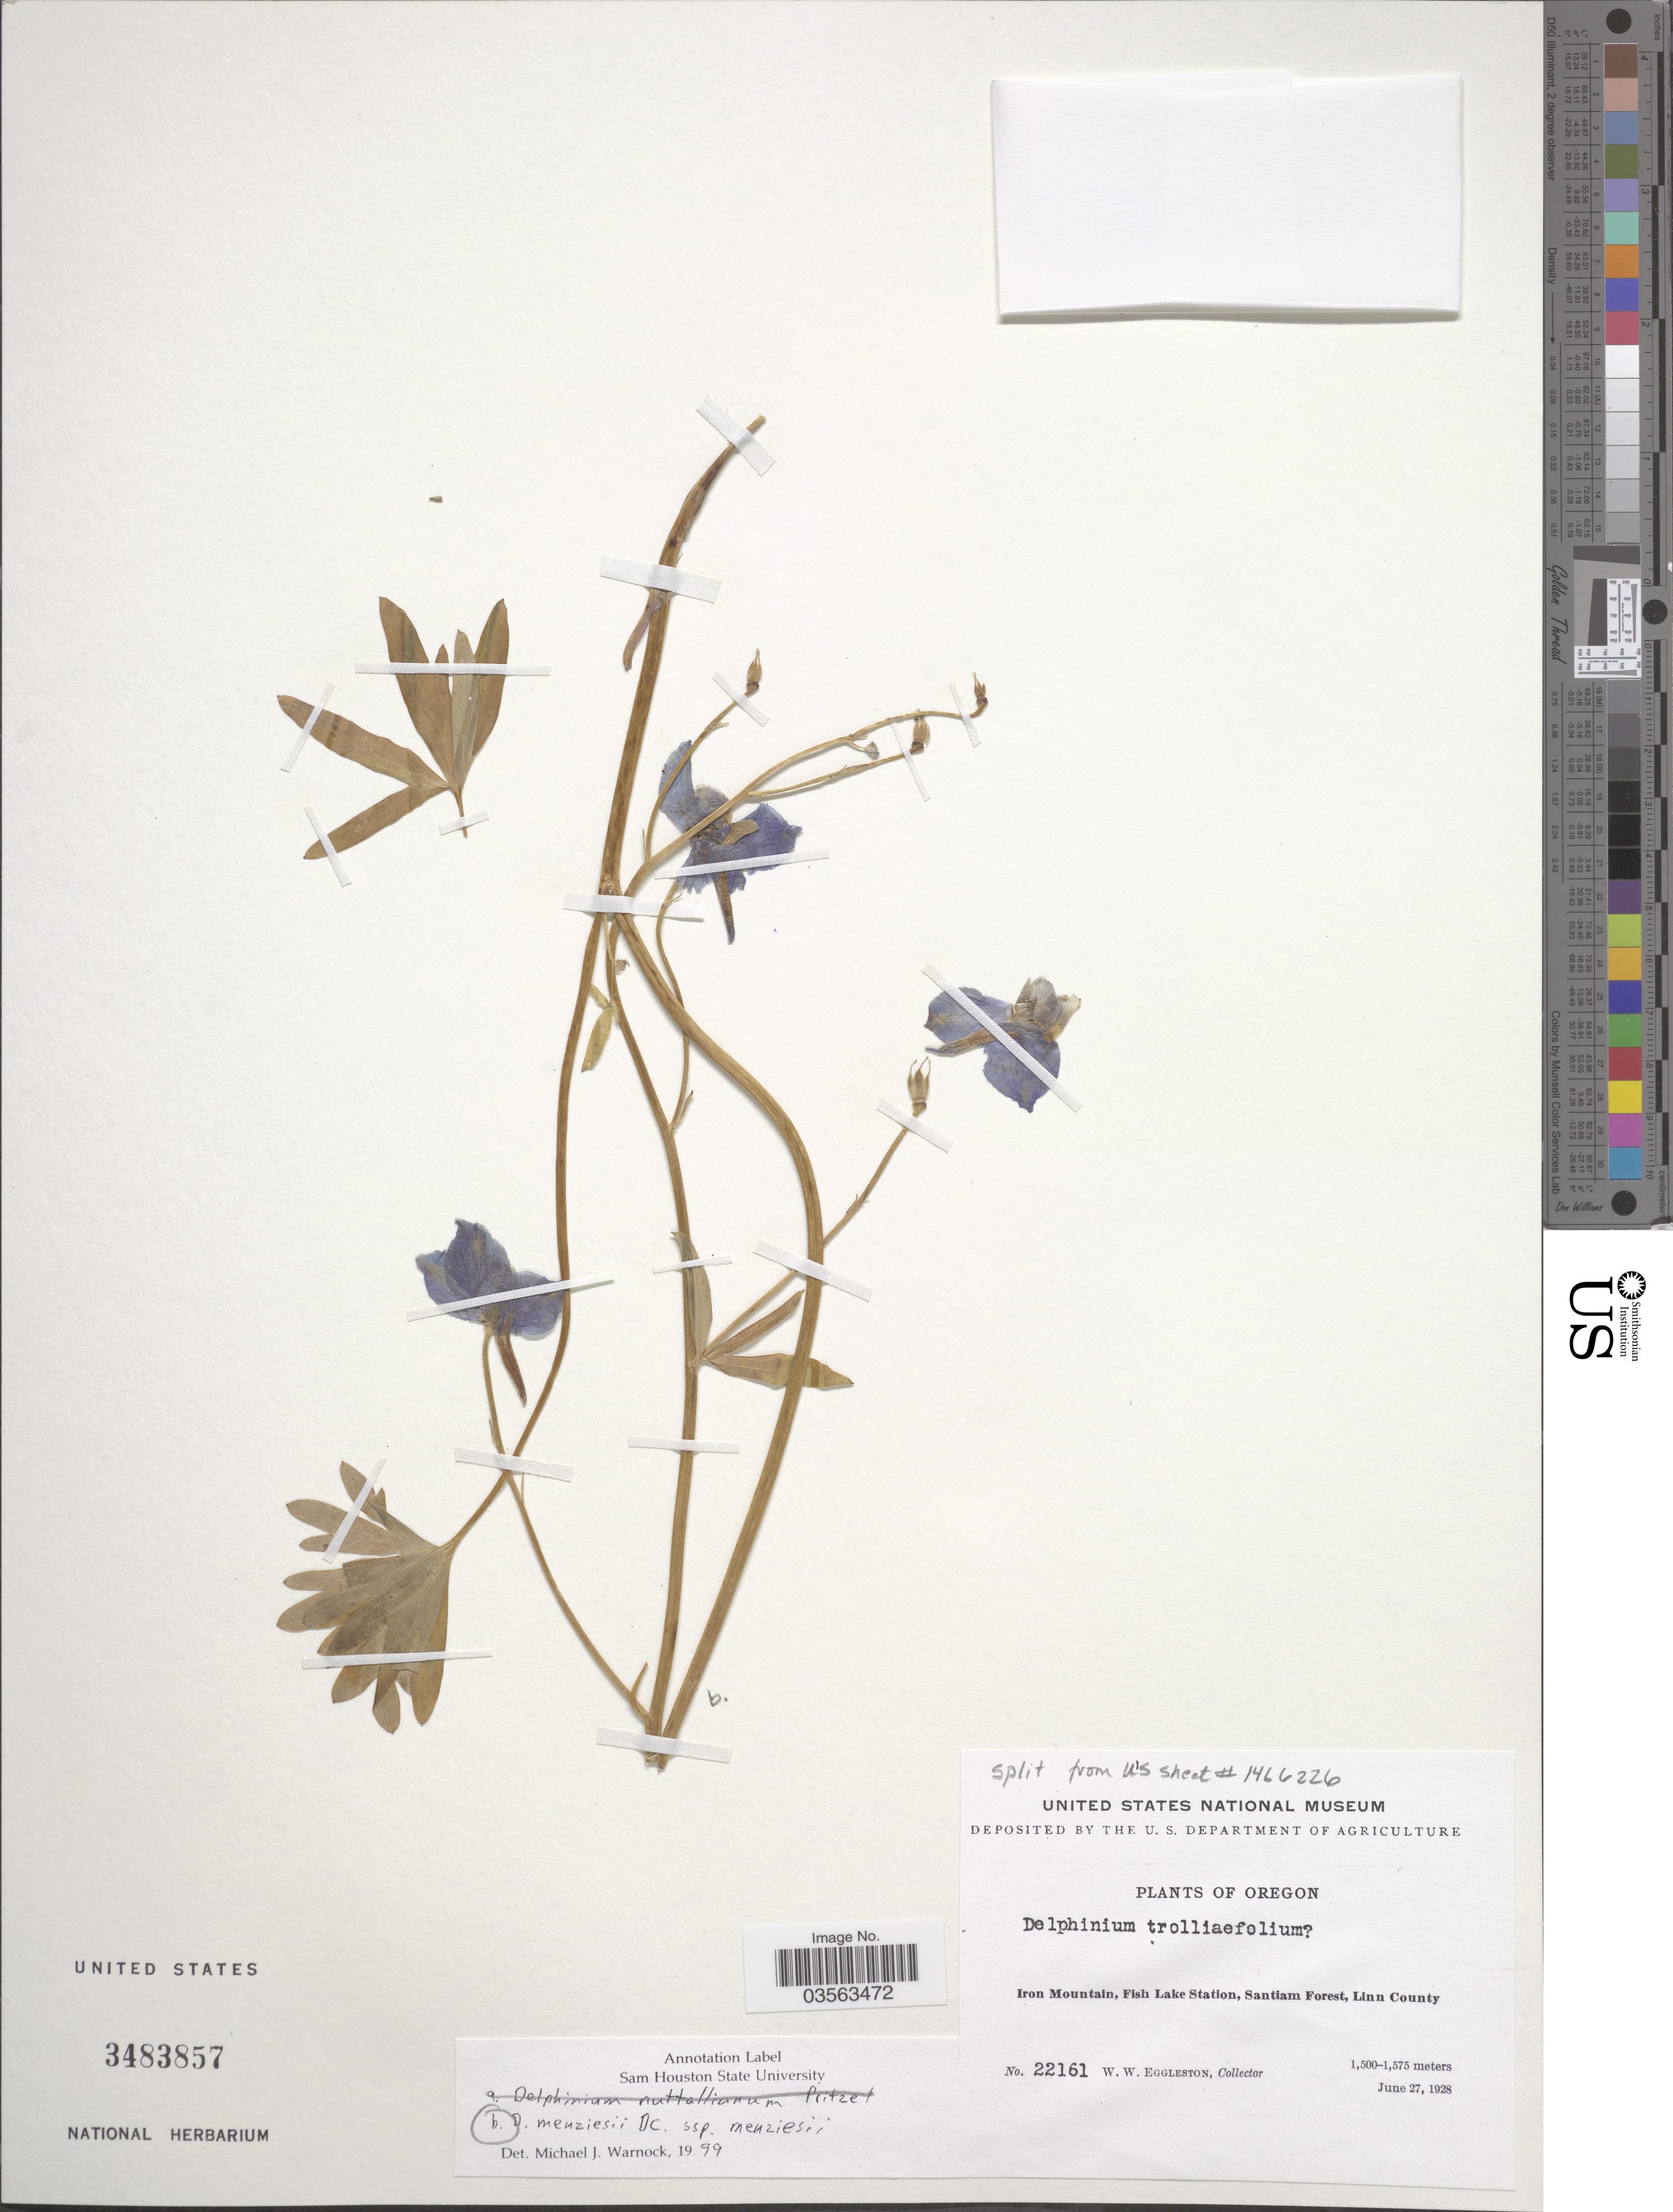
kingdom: Plantae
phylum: Tracheophyta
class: Magnoliopsida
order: Ranunculales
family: Ranunculaceae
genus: Delphinium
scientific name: Delphinium menziesii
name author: DC.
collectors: W. W. Eggleston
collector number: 22161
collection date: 1928-06-27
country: United States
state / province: Oregon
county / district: Linn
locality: Iron Mountain, Fish Lake Station, Santiam Forest, Linn County.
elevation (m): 1500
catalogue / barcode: US 3483857